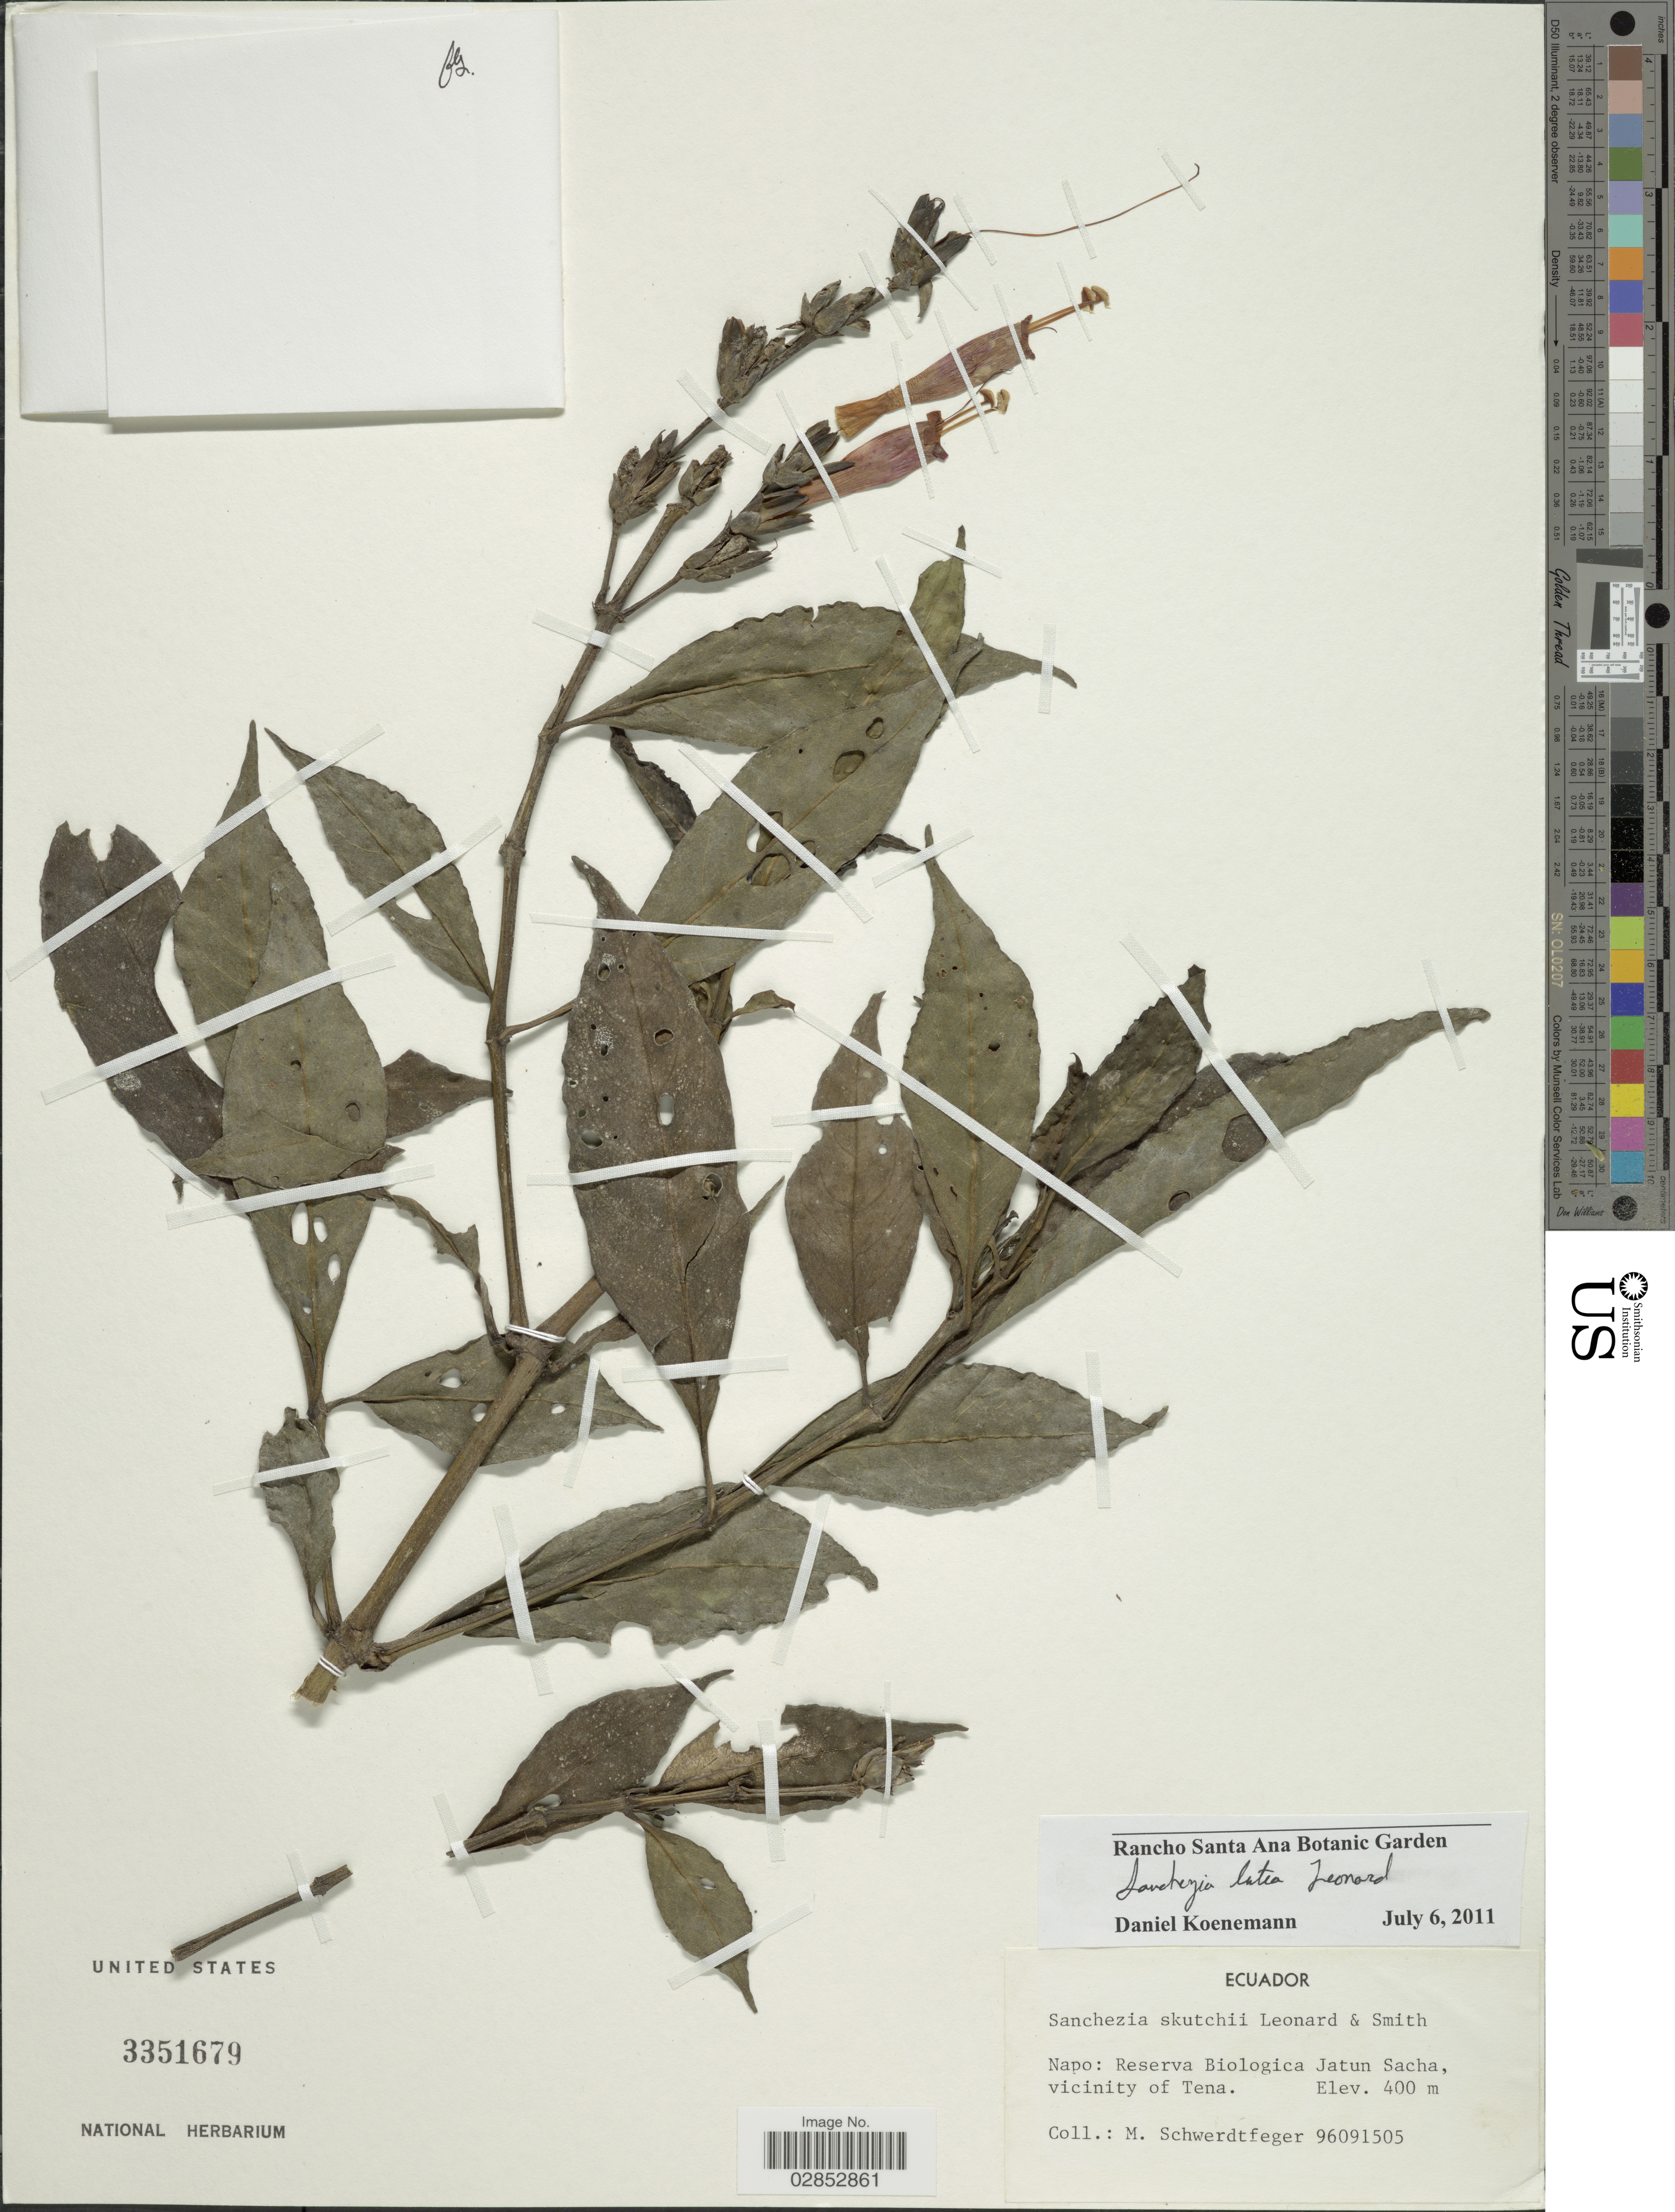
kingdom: Plantae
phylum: Tracheophyta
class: Magnoliopsida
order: Lamiales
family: Acanthaceae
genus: Sanchezia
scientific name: Sanchezia putumayensis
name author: Leonard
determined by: Azevedo, Igor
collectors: M. Schwerdtfeger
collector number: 96091505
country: Ecuador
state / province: Napo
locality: Reserva Biological Jatun Sacha, vicinity of Tena.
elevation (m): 40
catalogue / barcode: US 3351679